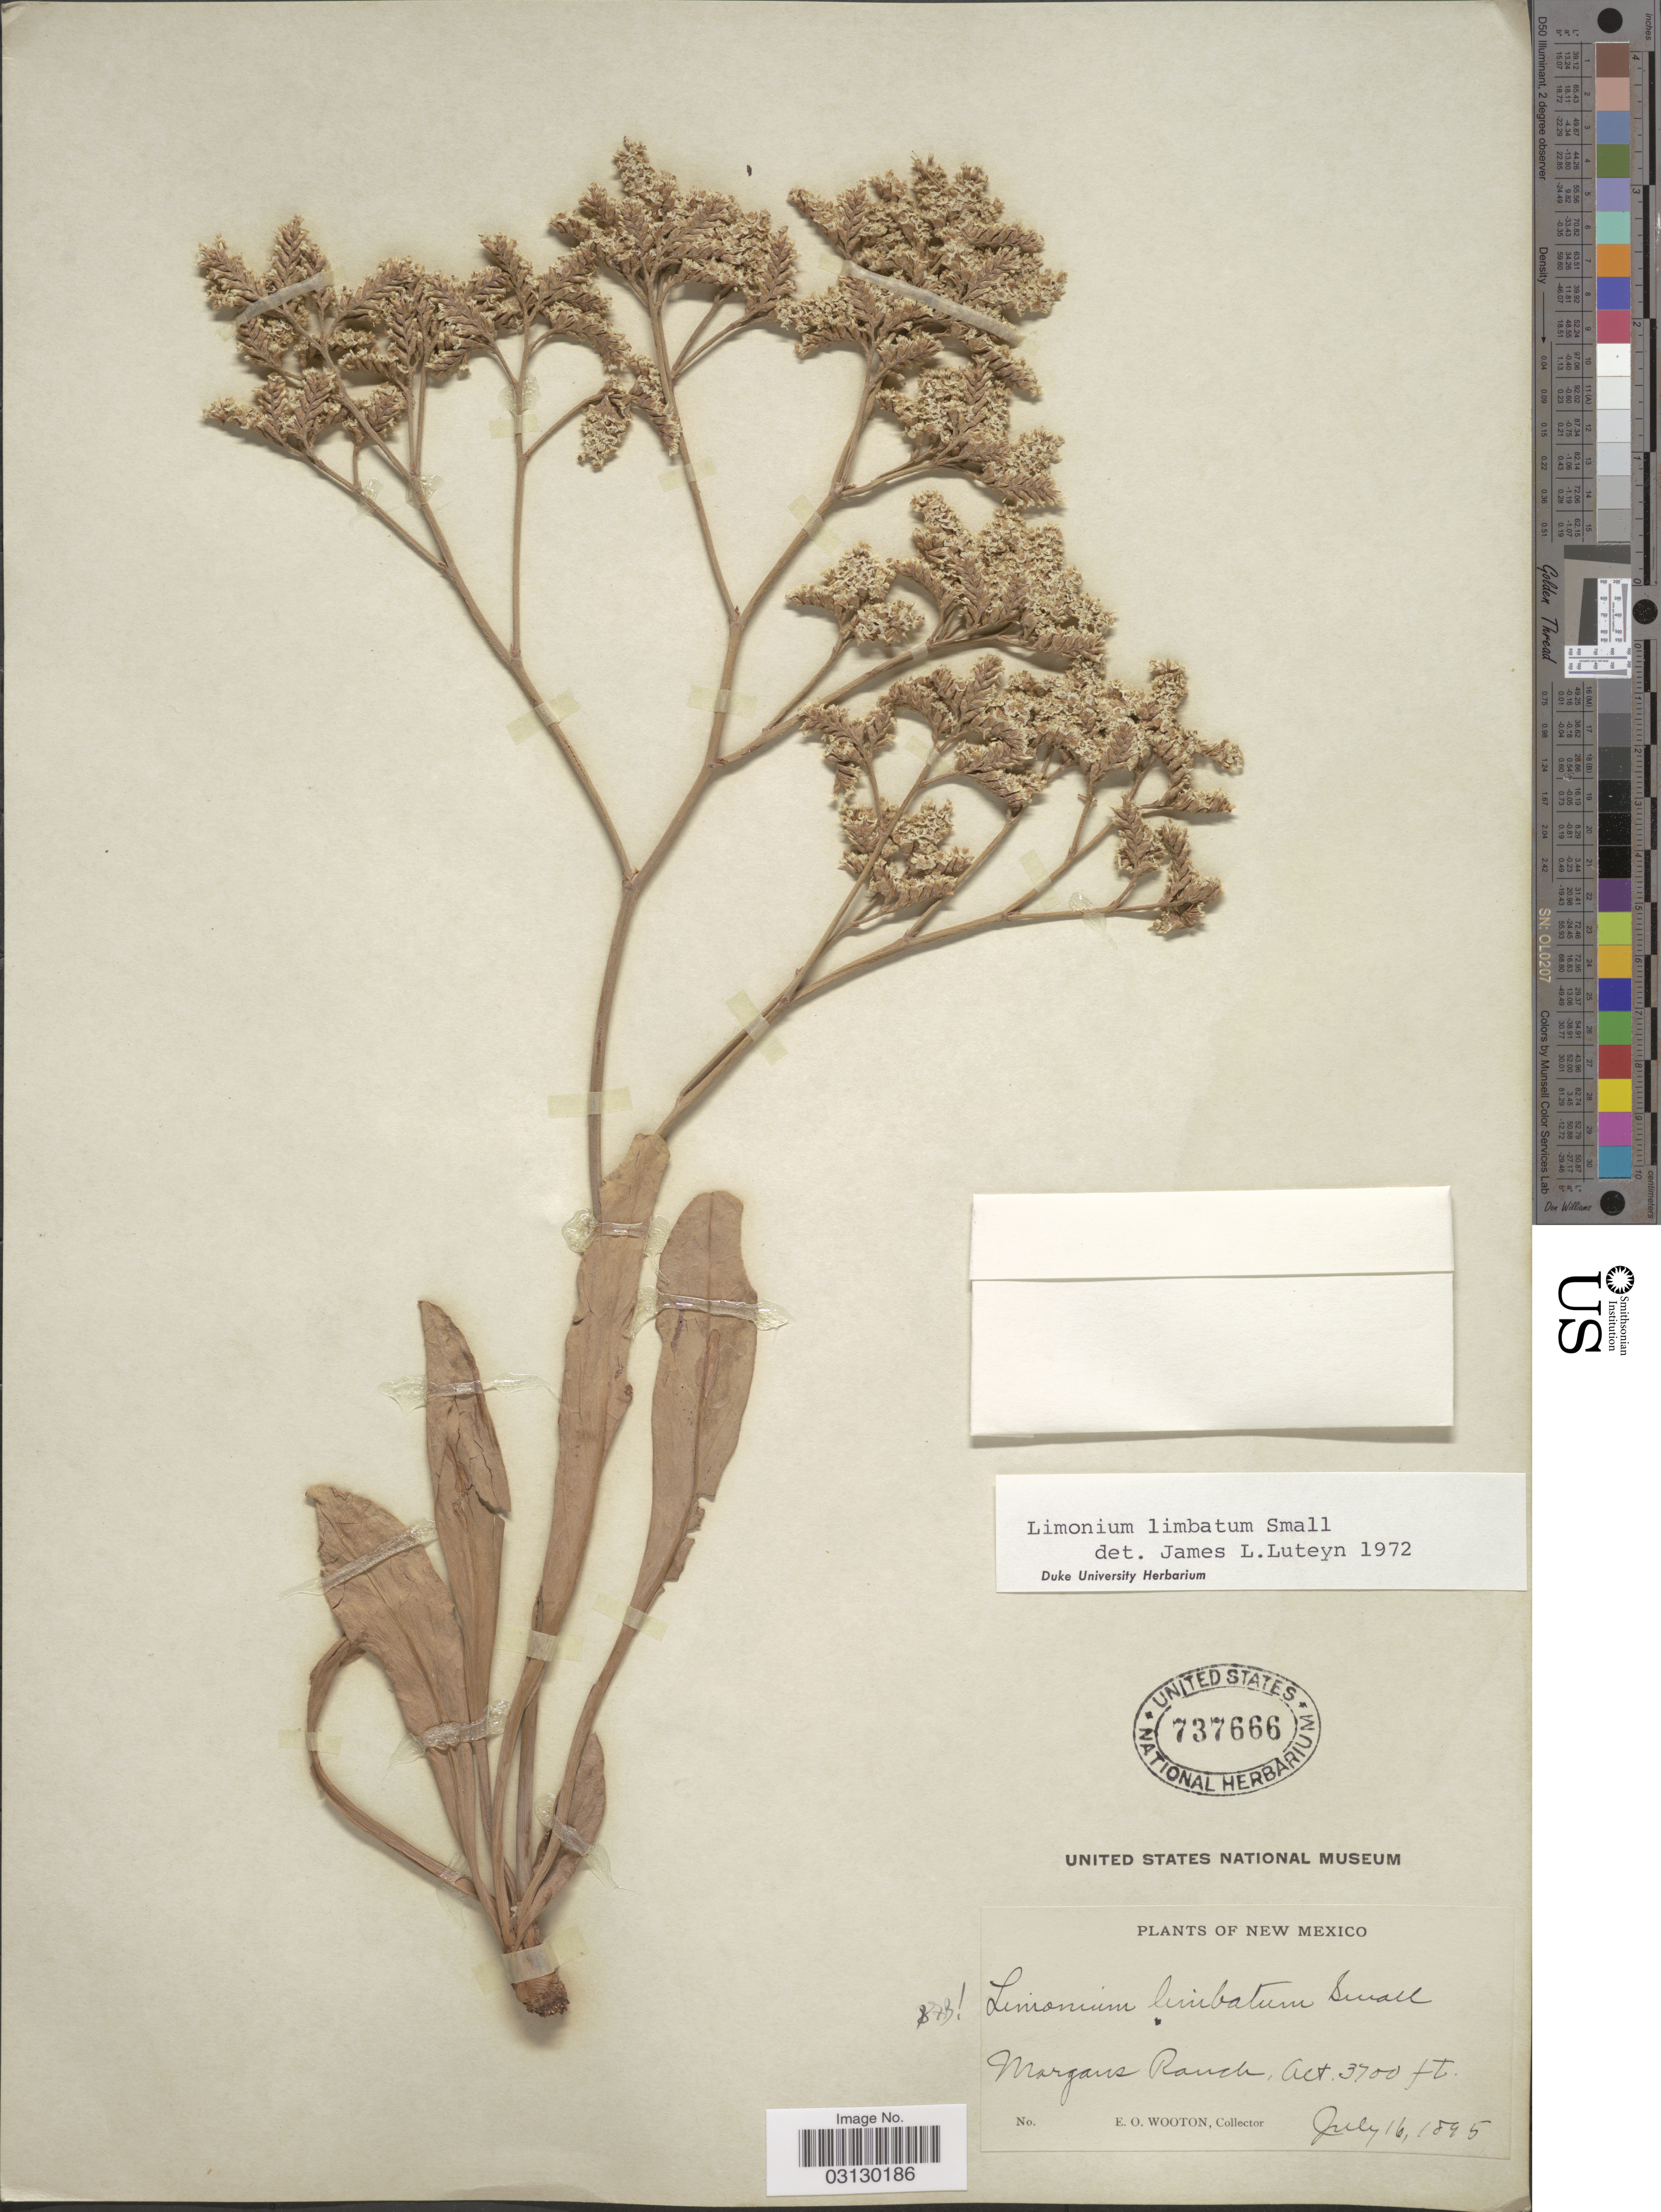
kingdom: Plantae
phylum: Tracheophyta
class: Magnoliopsida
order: Caryophyllales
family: Plumbaginaceae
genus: Limonium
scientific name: Limonium limbatum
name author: Small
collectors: E. O. Wooton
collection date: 1895-07-16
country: United States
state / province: New Mexico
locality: Morgans Ranch.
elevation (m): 1128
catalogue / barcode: US 737666